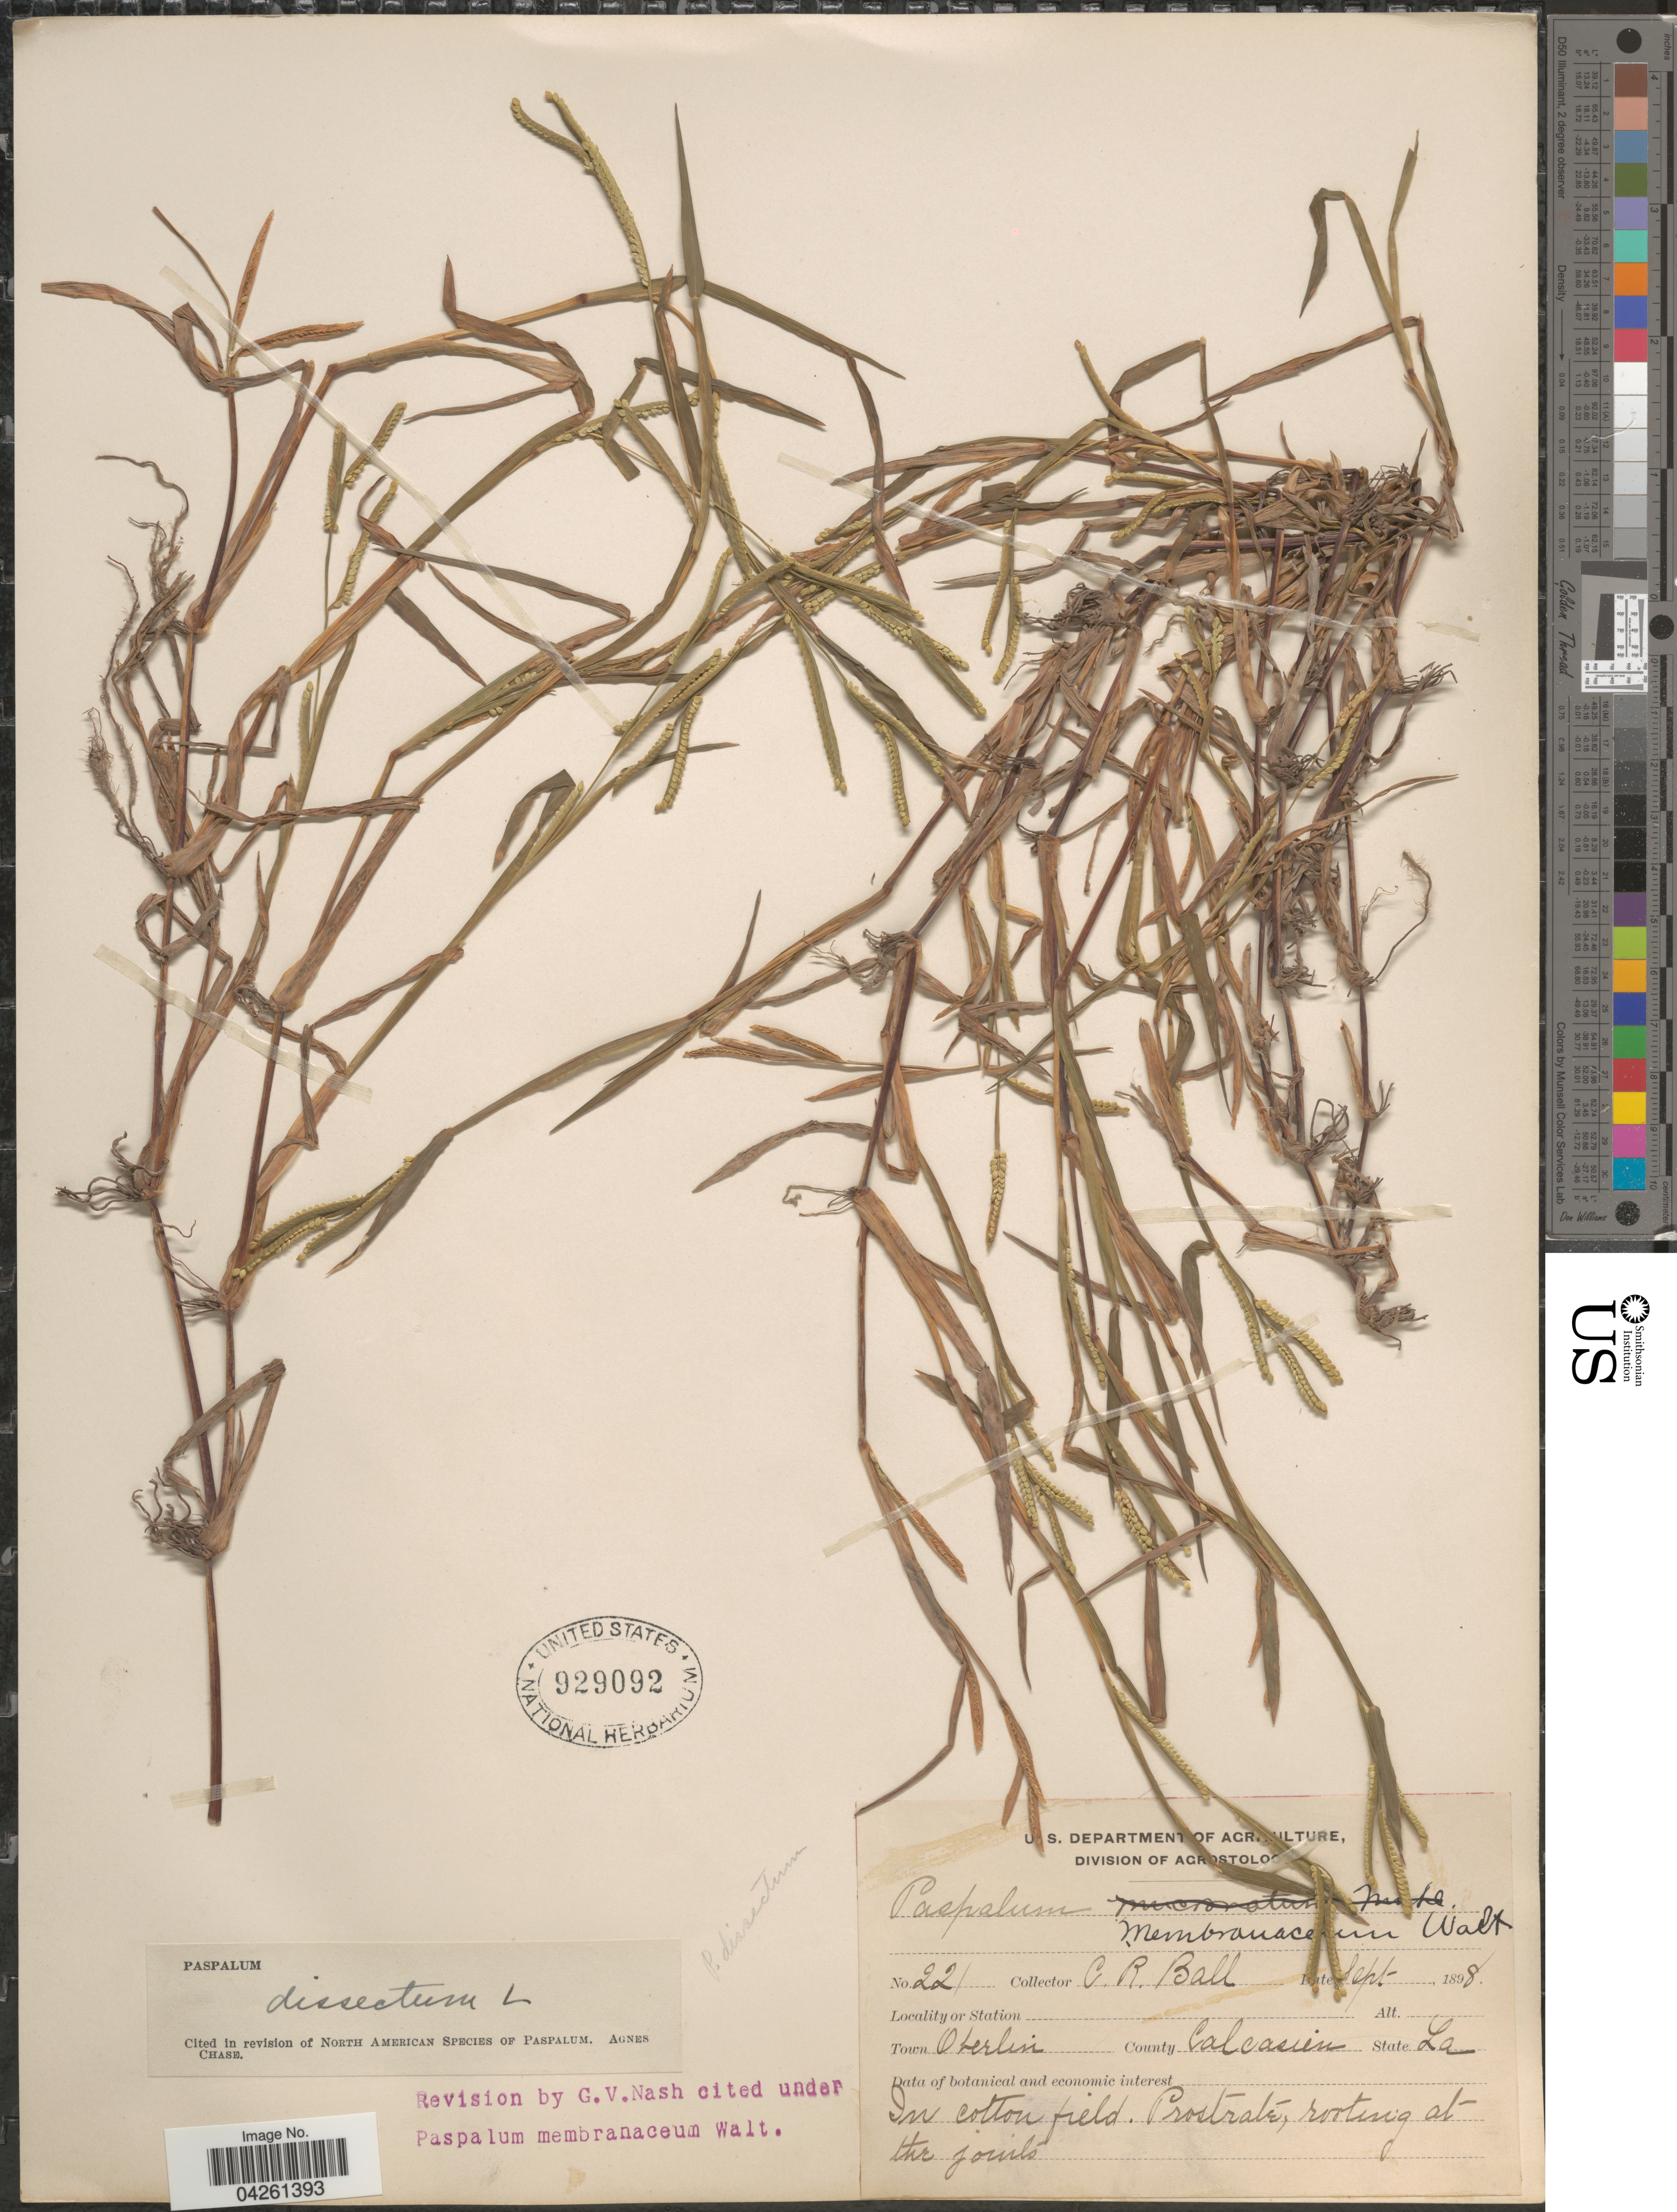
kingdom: Plantae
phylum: Tracheophyta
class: Liliopsida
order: Poales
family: Poaceae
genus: Paspalum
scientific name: Paspalum dissectum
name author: (L.) L.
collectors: C. R. Ball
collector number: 221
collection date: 1898-09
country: United States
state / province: Louisiana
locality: Town Oberlin. County Calcasieu.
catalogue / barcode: US 929092